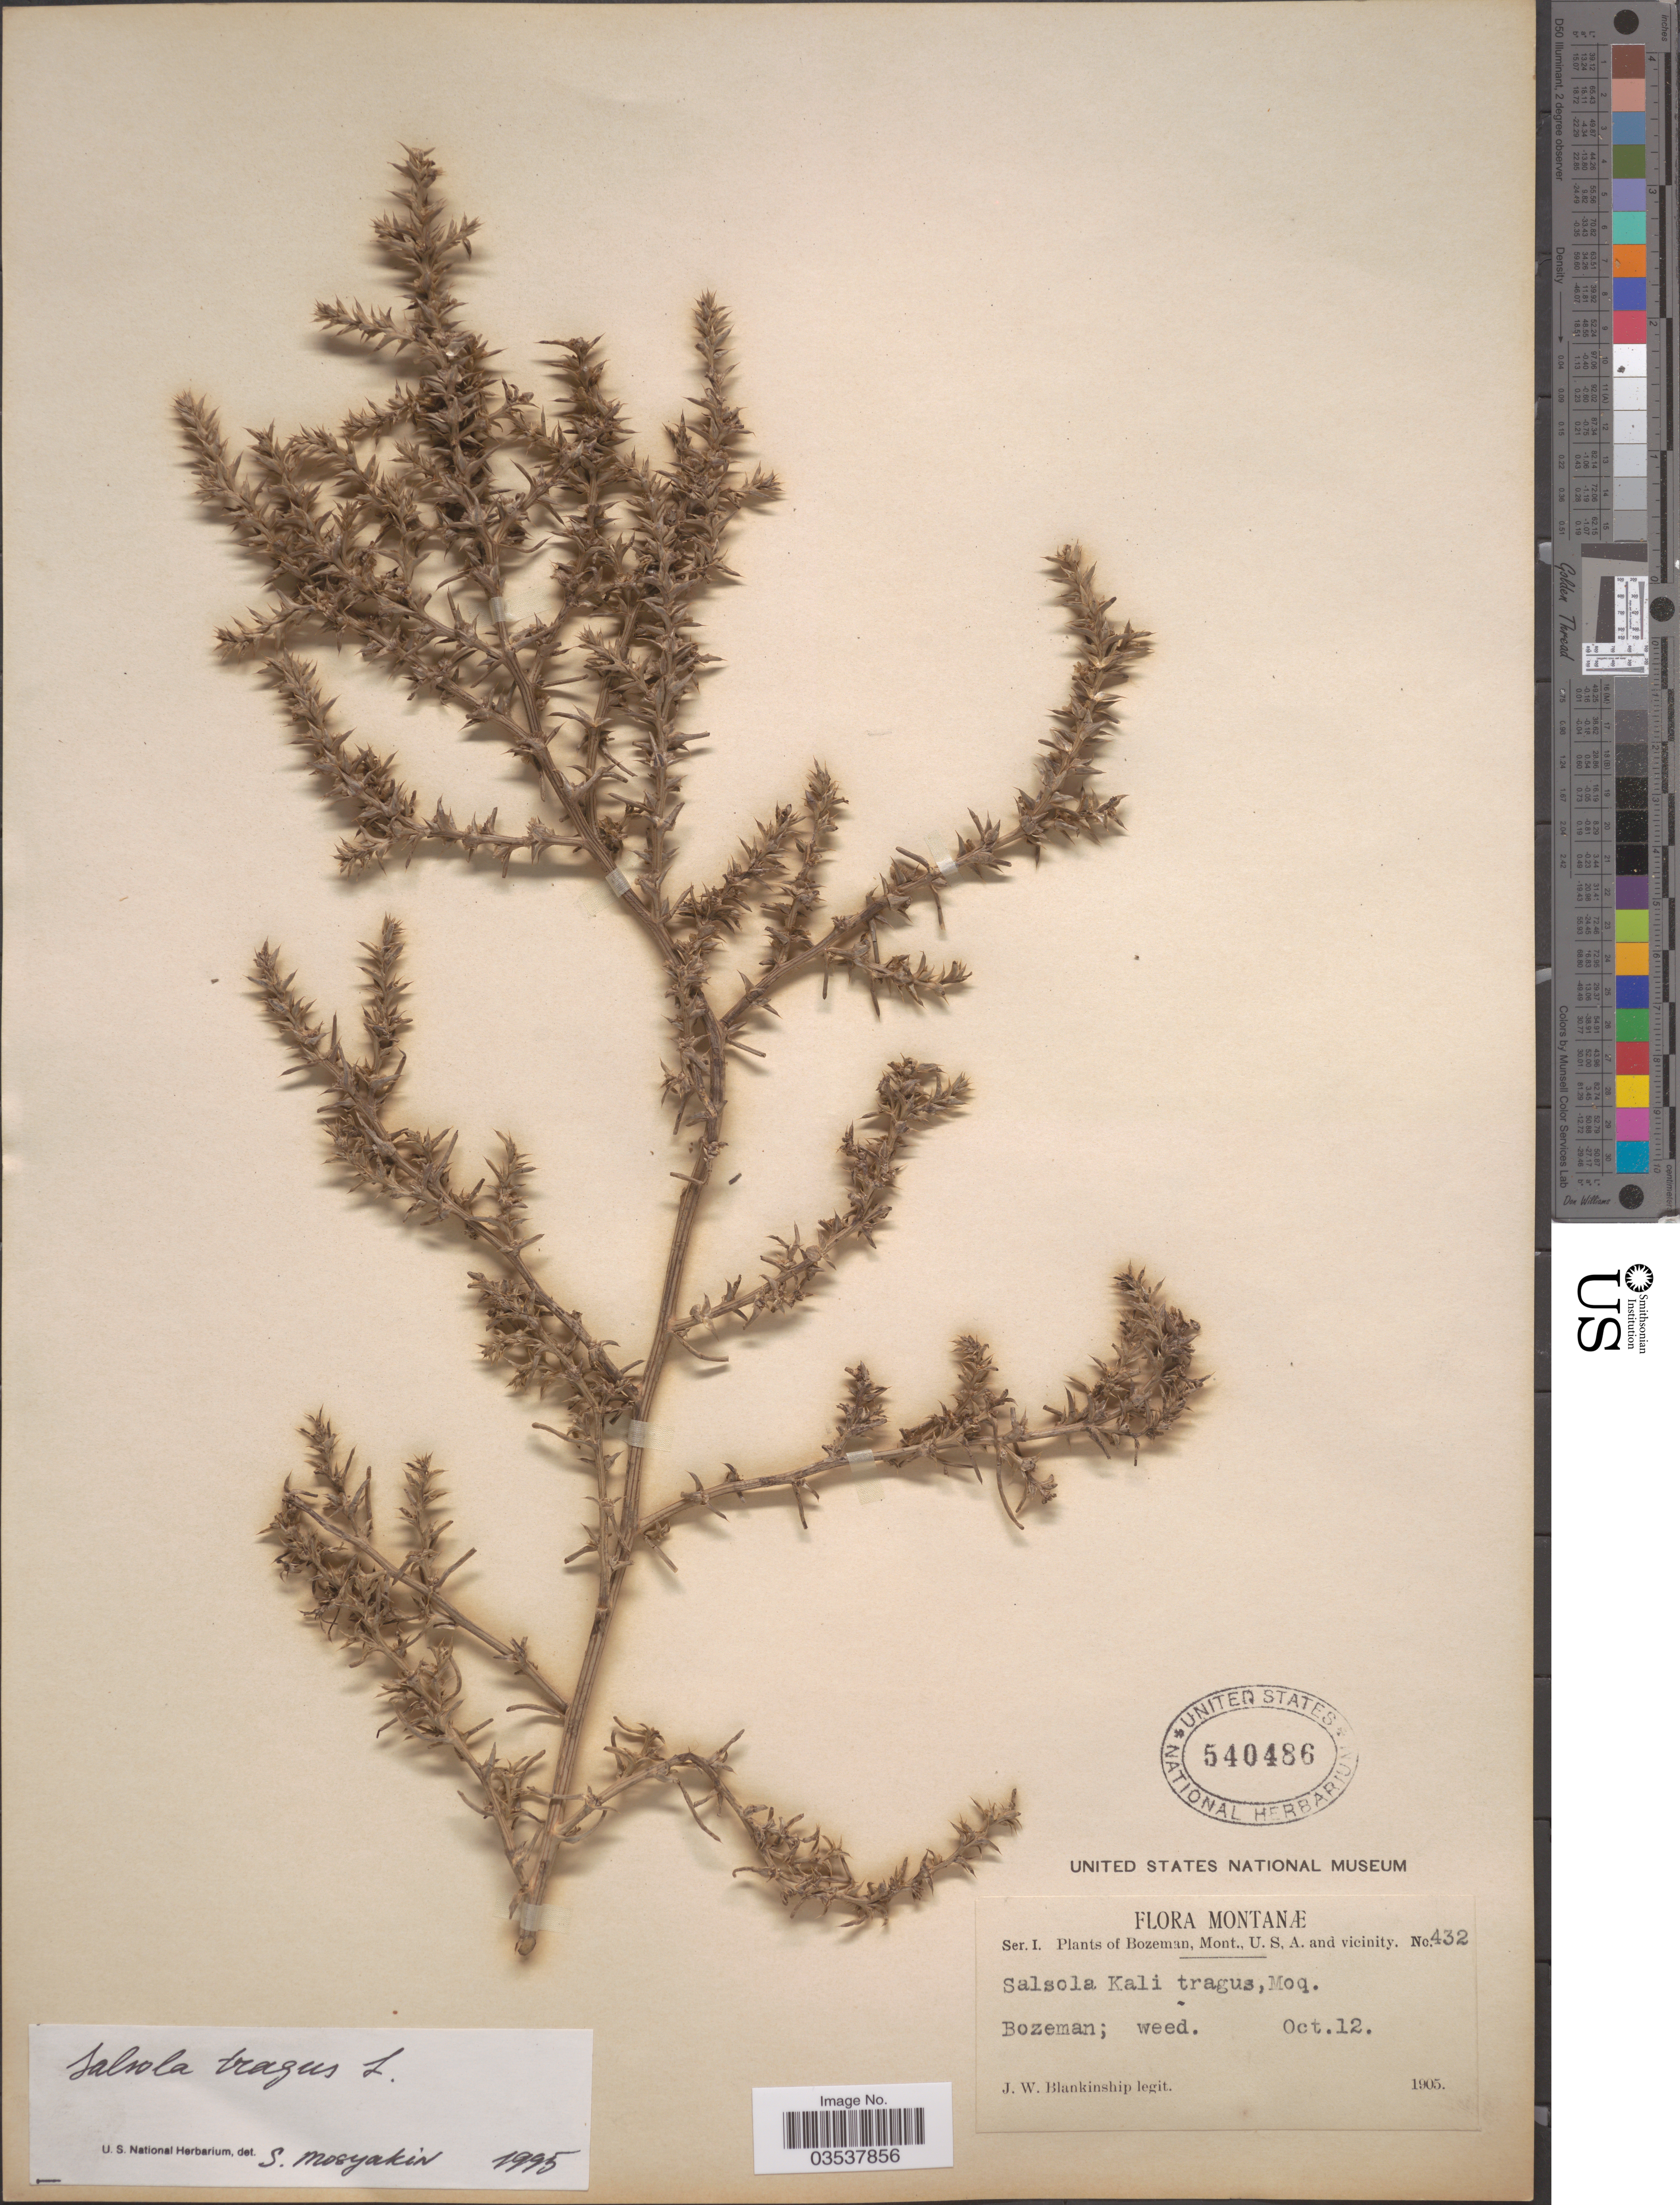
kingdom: Plantae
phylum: Tracheophyta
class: Magnoliopsida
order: Caryophyllales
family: Amaranthaceae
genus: Salsola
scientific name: Salsola pestifer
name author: A. Nelson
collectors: J. W. Blankinship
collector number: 432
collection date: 1905-10-12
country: United States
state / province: Montana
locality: Bozeman. U.S.A. and vicinity.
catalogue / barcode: US 540486